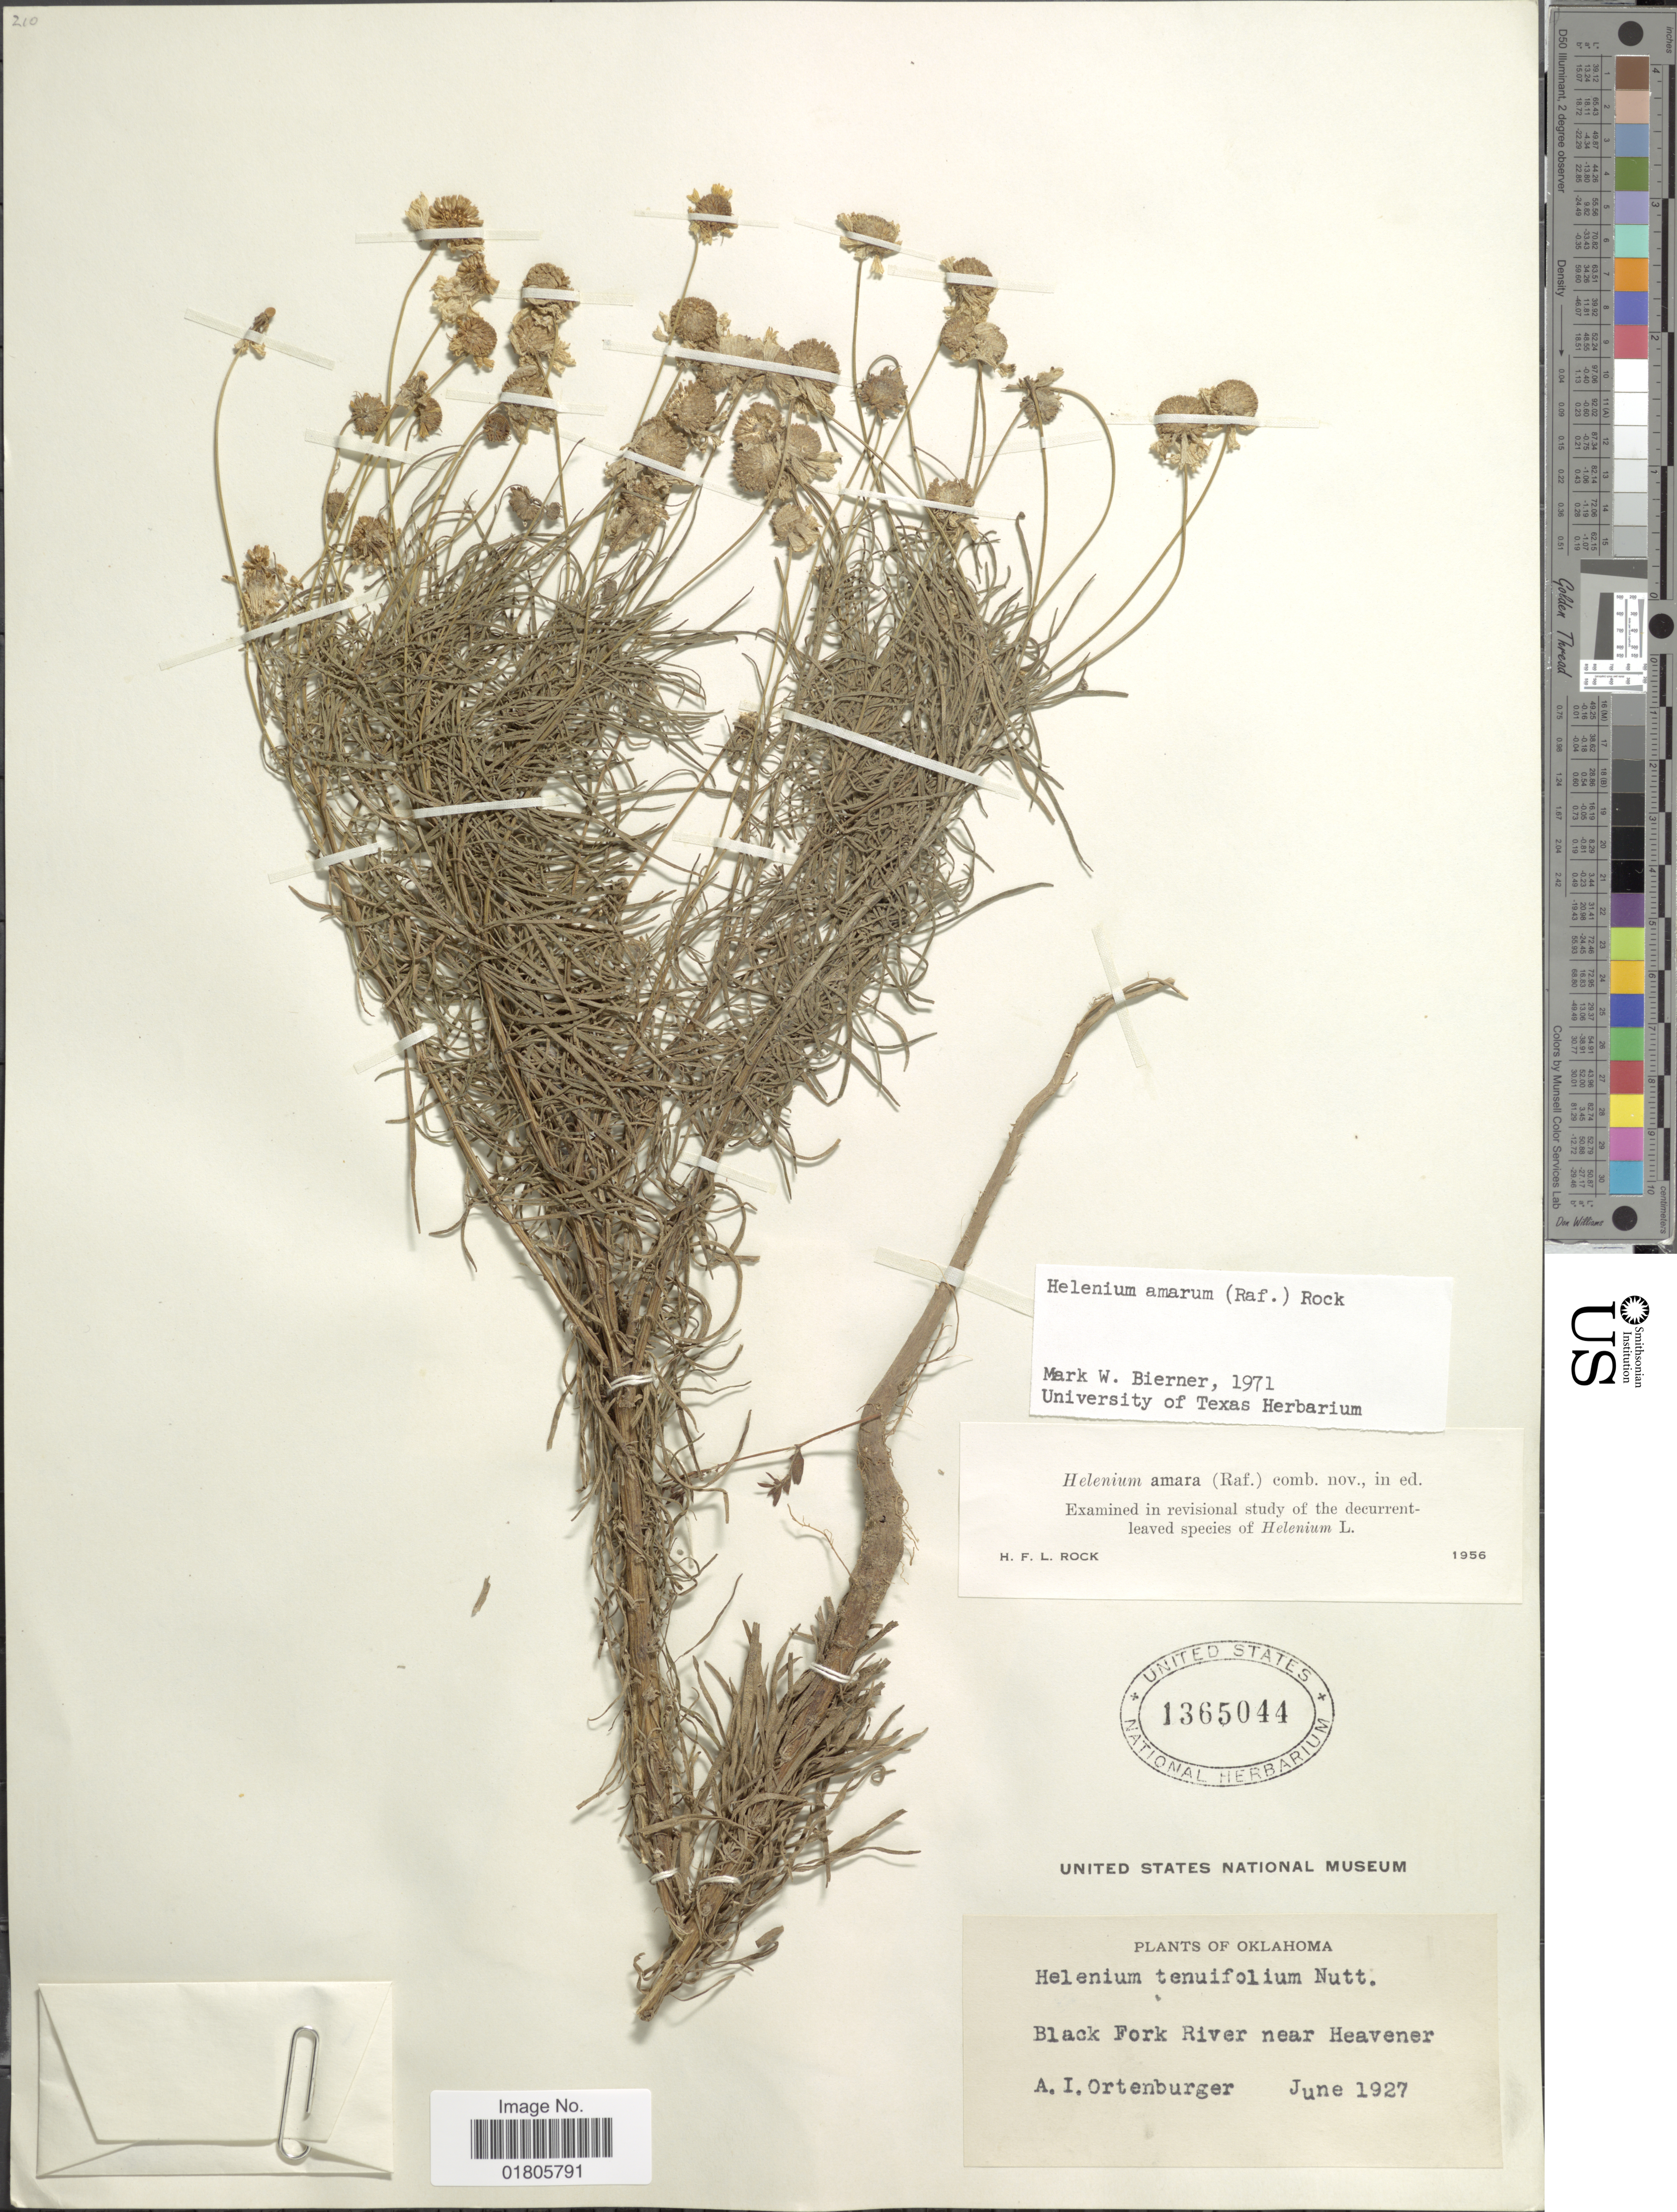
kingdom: Plantae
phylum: Tracheophyta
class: Magnoliopsida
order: Asterales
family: Asteraceae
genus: Helenium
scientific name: Helenium amarum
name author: (Raf.) H. Rock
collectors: A. Ortenburger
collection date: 1927-06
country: United States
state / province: Oklahoma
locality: Black Fork River Near Heavener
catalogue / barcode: US 1365044